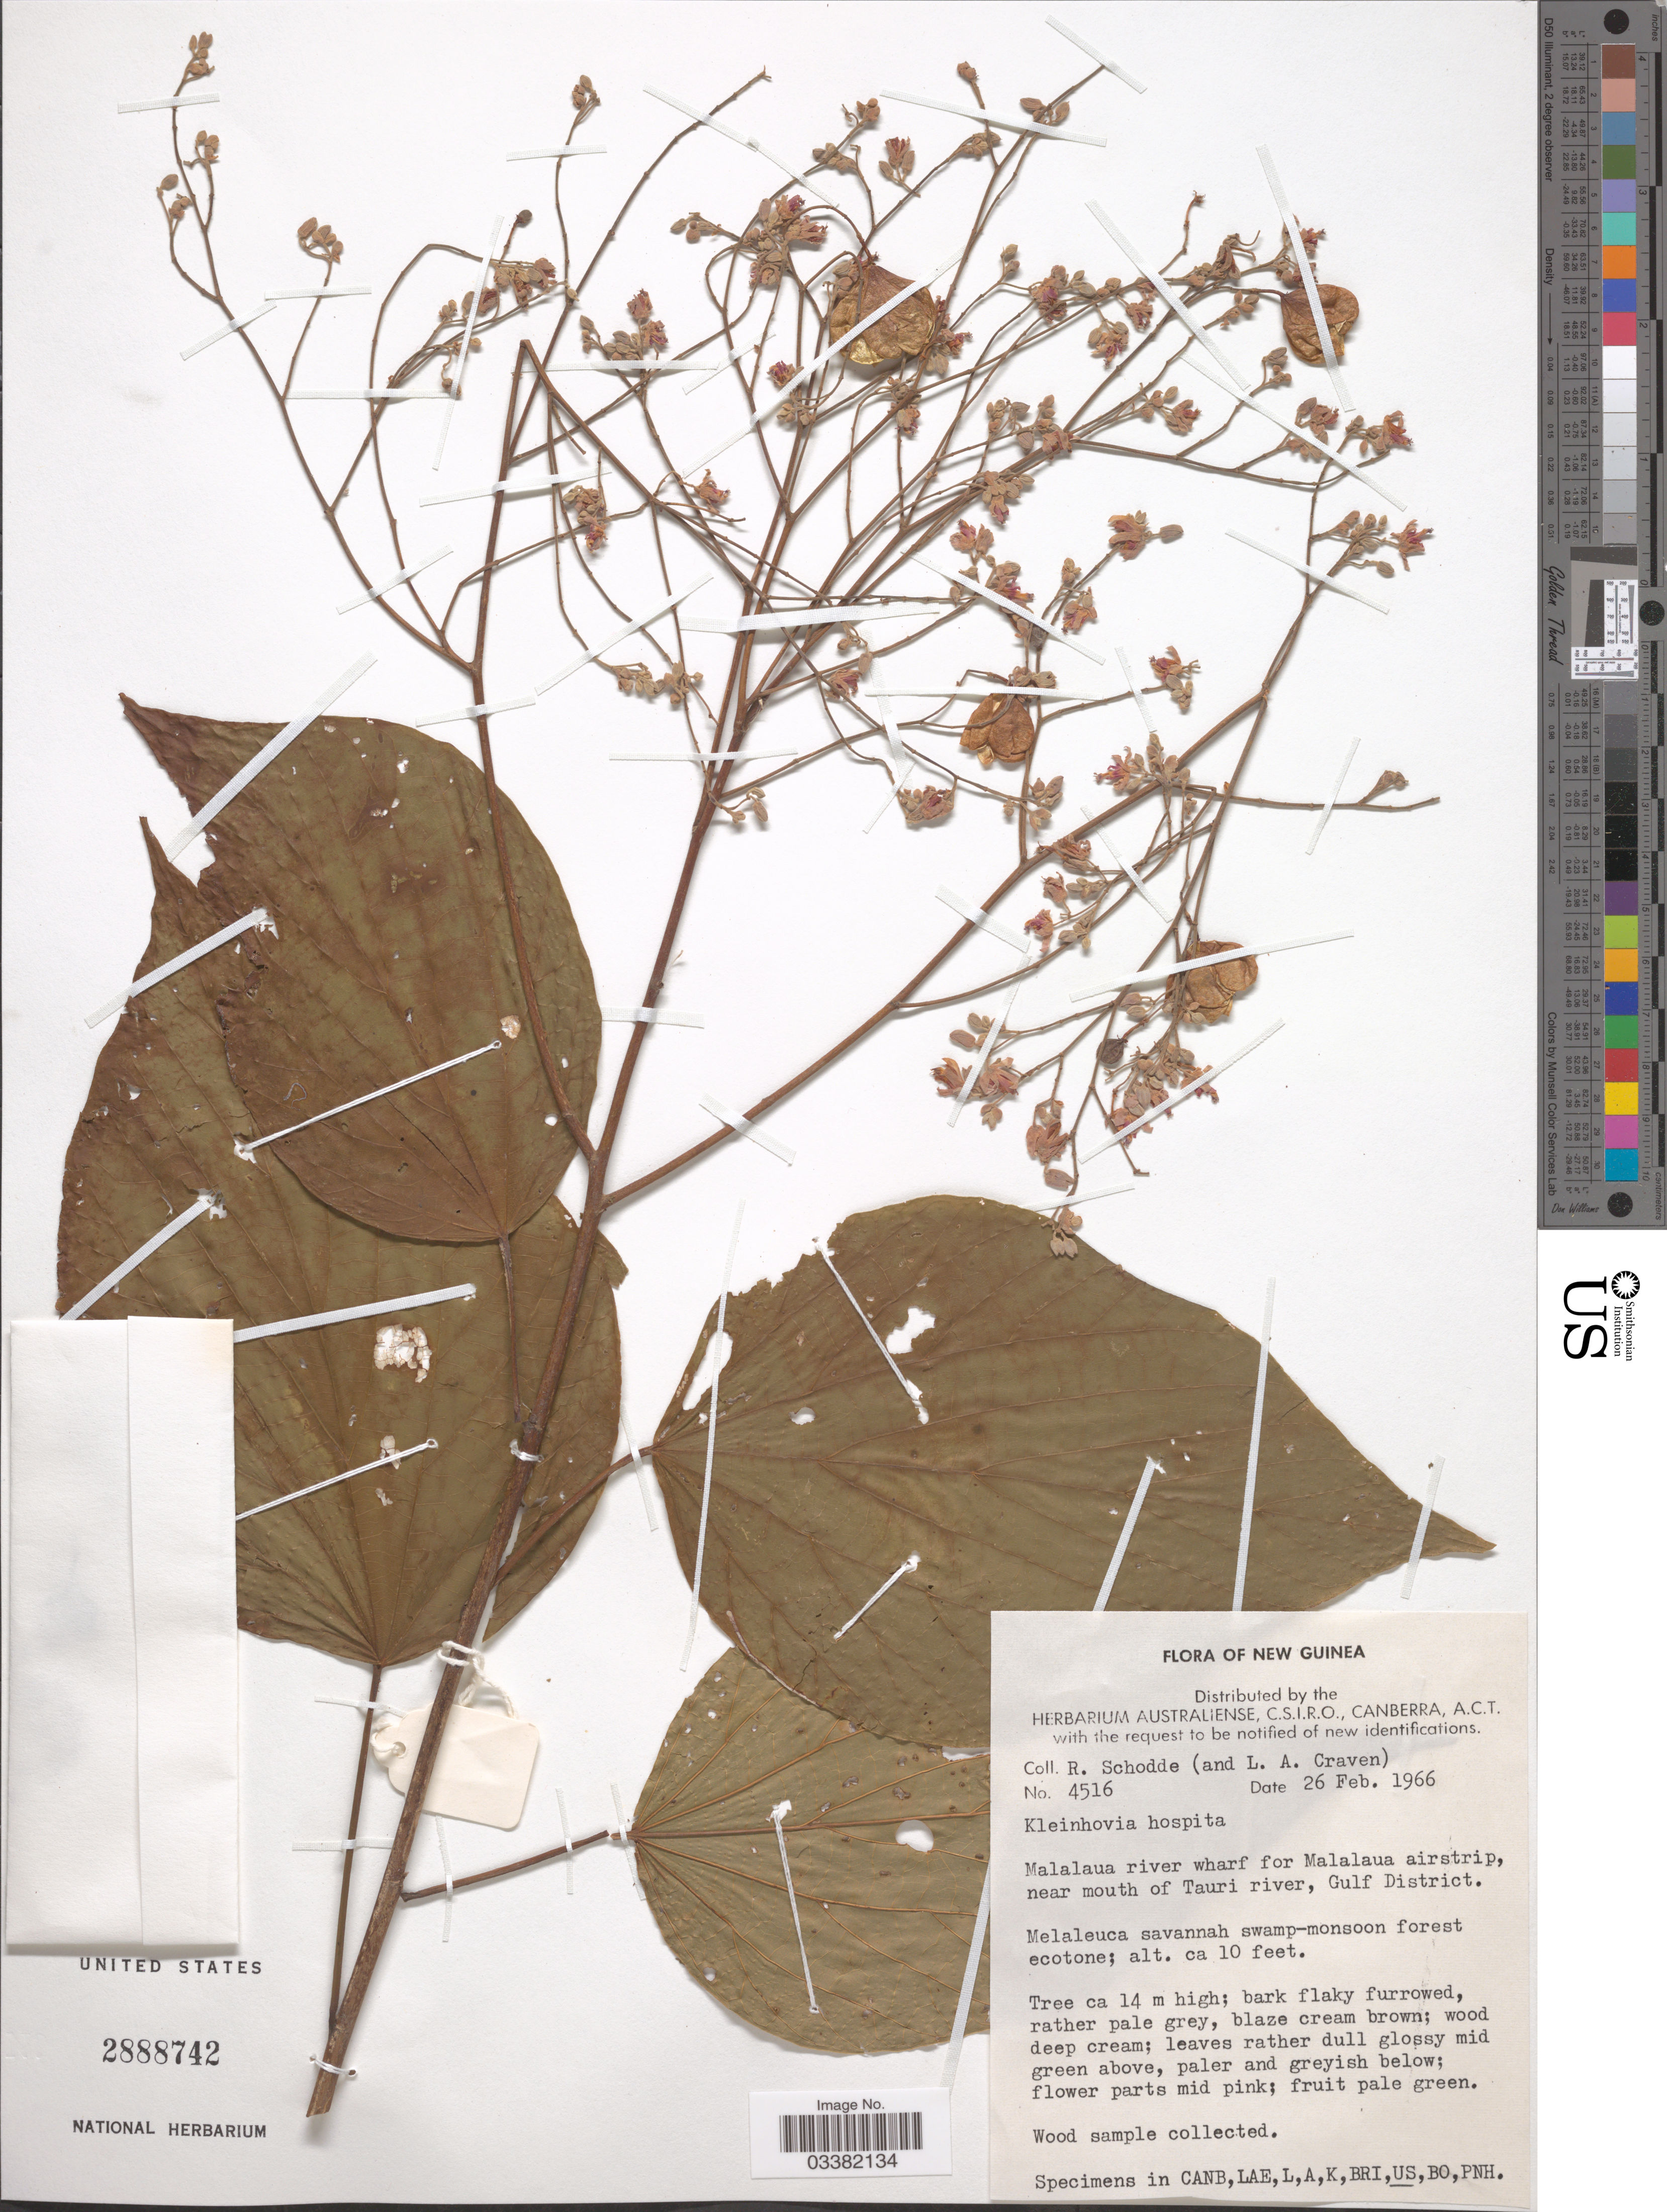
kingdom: Plantae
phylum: Tracheophyta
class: Magnoliopsida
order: Malvales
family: Malvaceae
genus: Kleinhovia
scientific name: Kleinhovia hospita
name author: L.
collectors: R. Schodde & L. A. Craven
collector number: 4516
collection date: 1966-02-26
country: Papua New Guinea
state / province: Gulf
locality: New Guinea. Malalaua river wharf for Malalaua airstrip, near mouth of Tauri river, Gulf District.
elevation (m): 3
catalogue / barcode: US 2888742